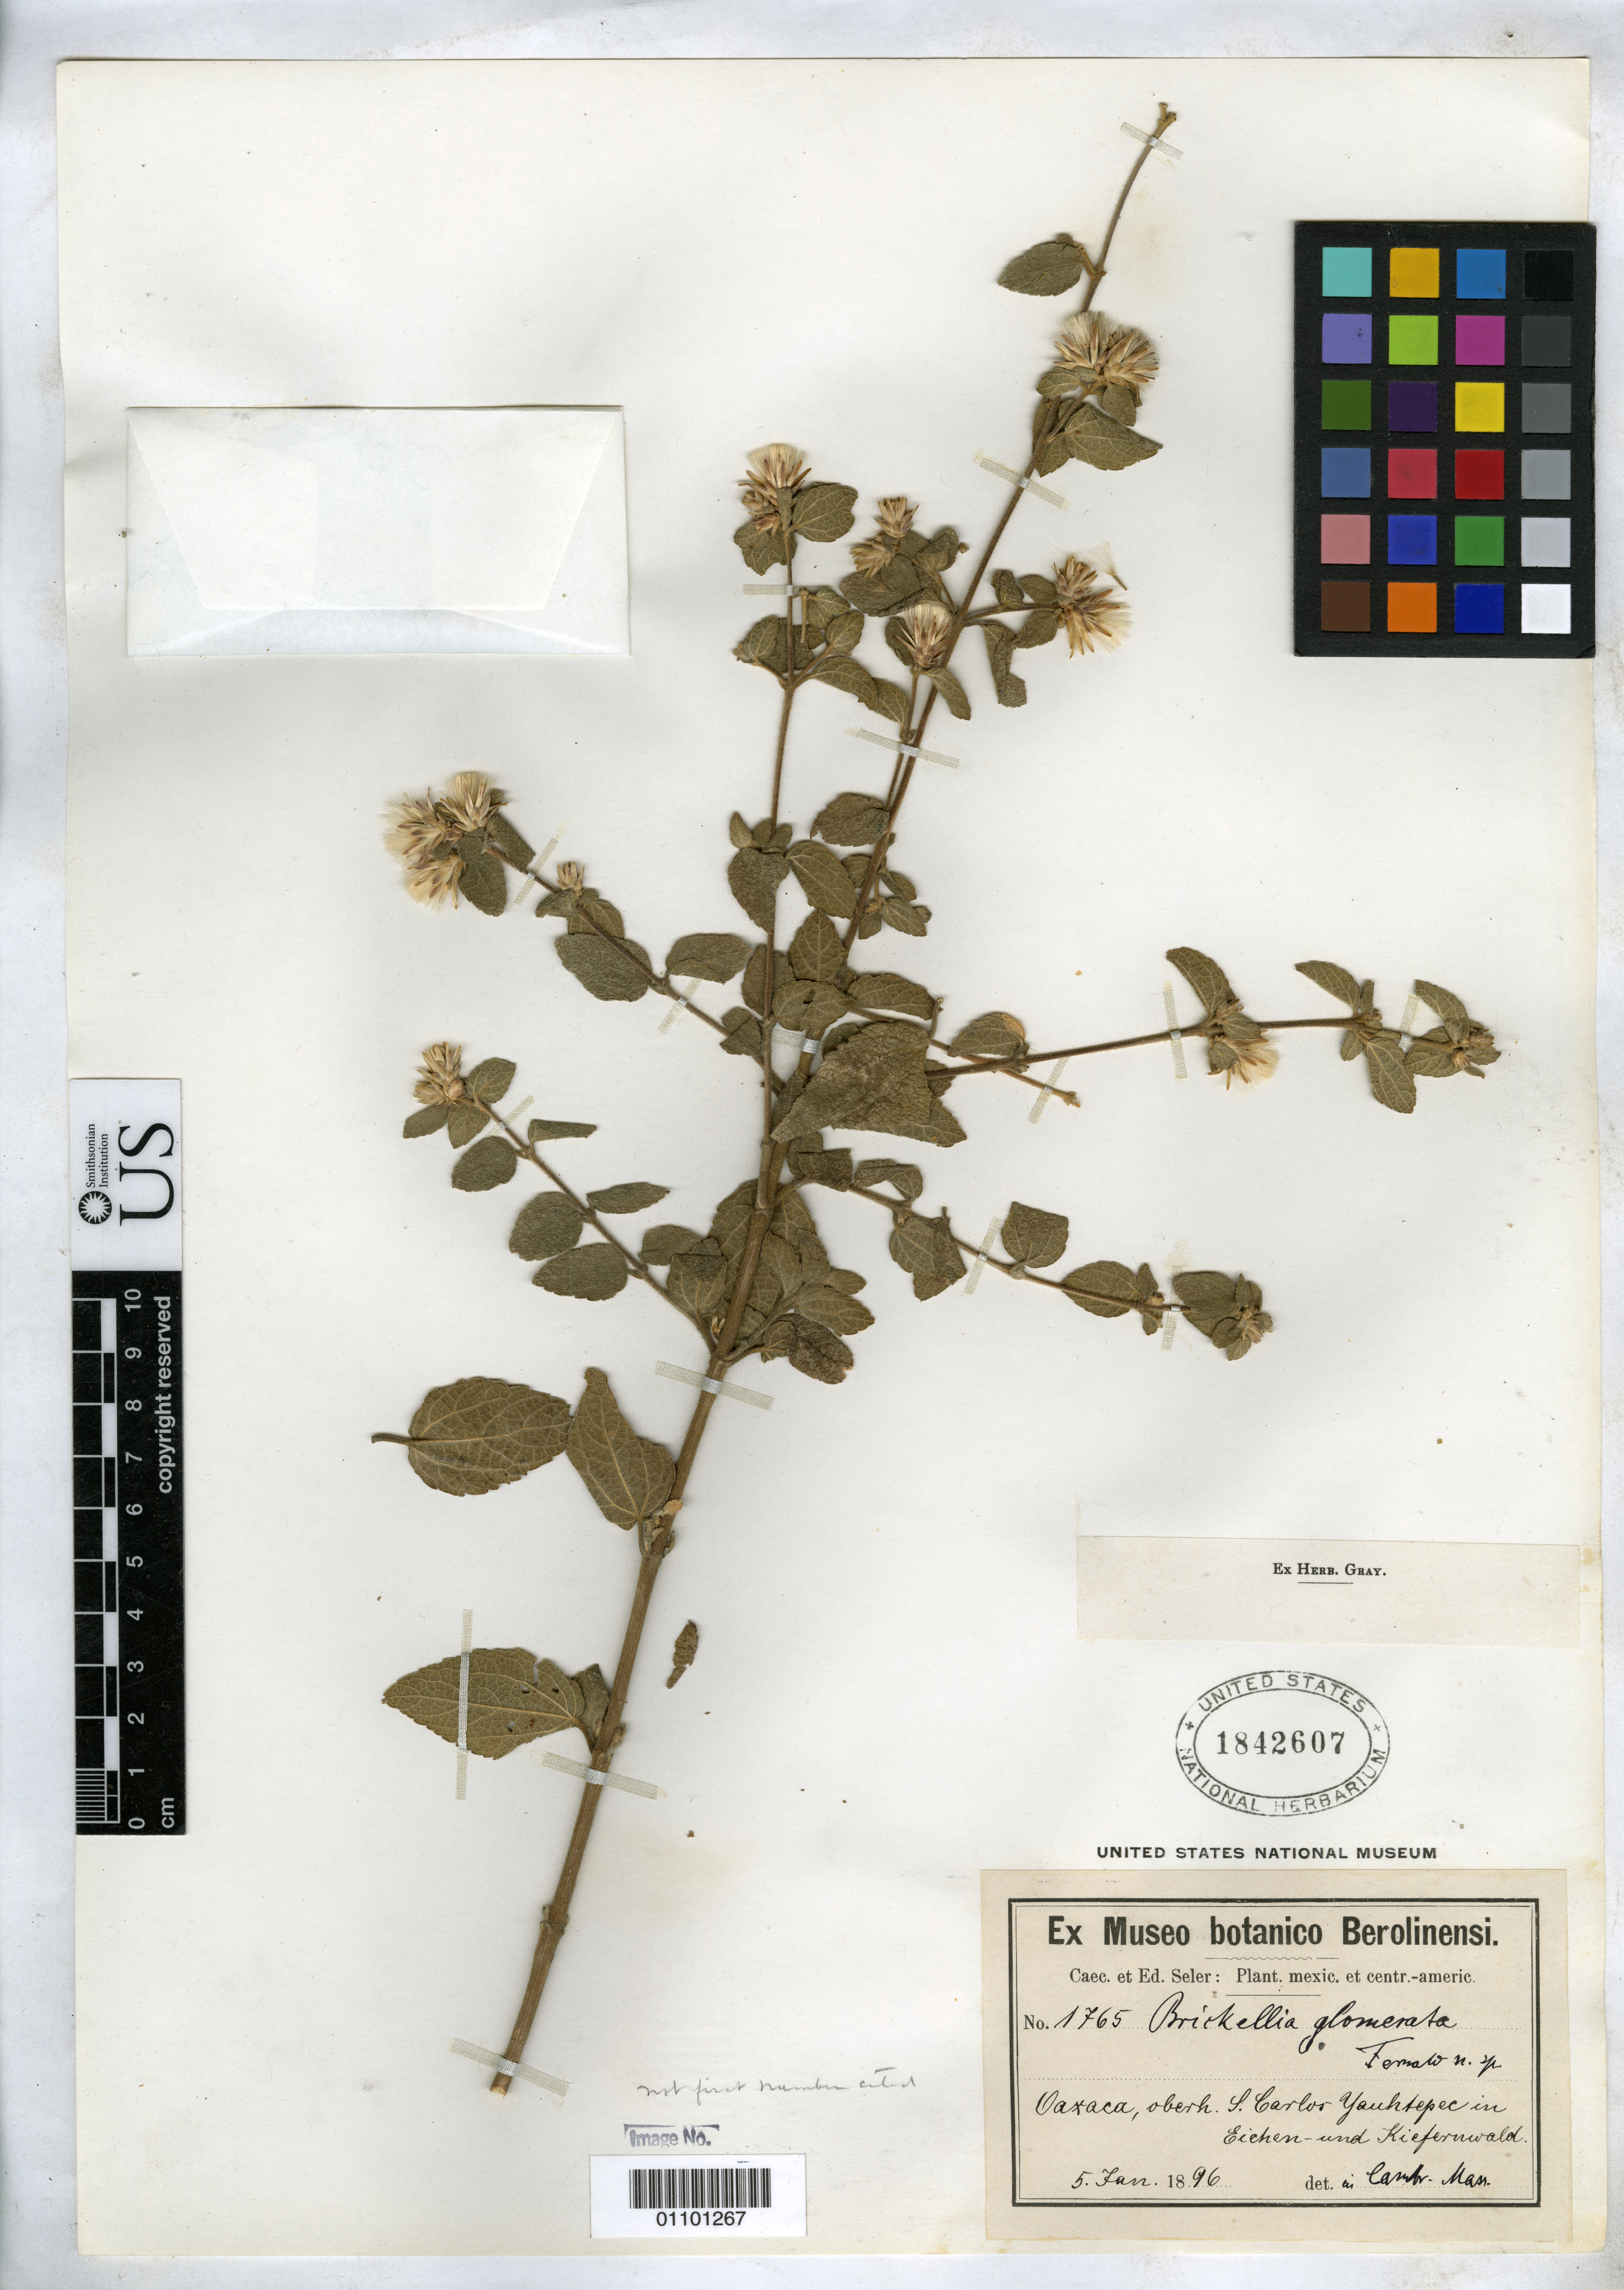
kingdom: Plantae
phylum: Tracheophyta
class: Magnoliopsida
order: Asterales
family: Asteraceae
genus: Brickellia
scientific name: Brickellia glomerata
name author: Fernald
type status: Syntype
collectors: C. Seler & E. Seler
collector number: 1765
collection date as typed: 05 Jan 1896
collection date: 1896-01-05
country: Mexico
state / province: Oaxaca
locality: San Carlos, Yauhtepec.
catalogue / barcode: US 1842607